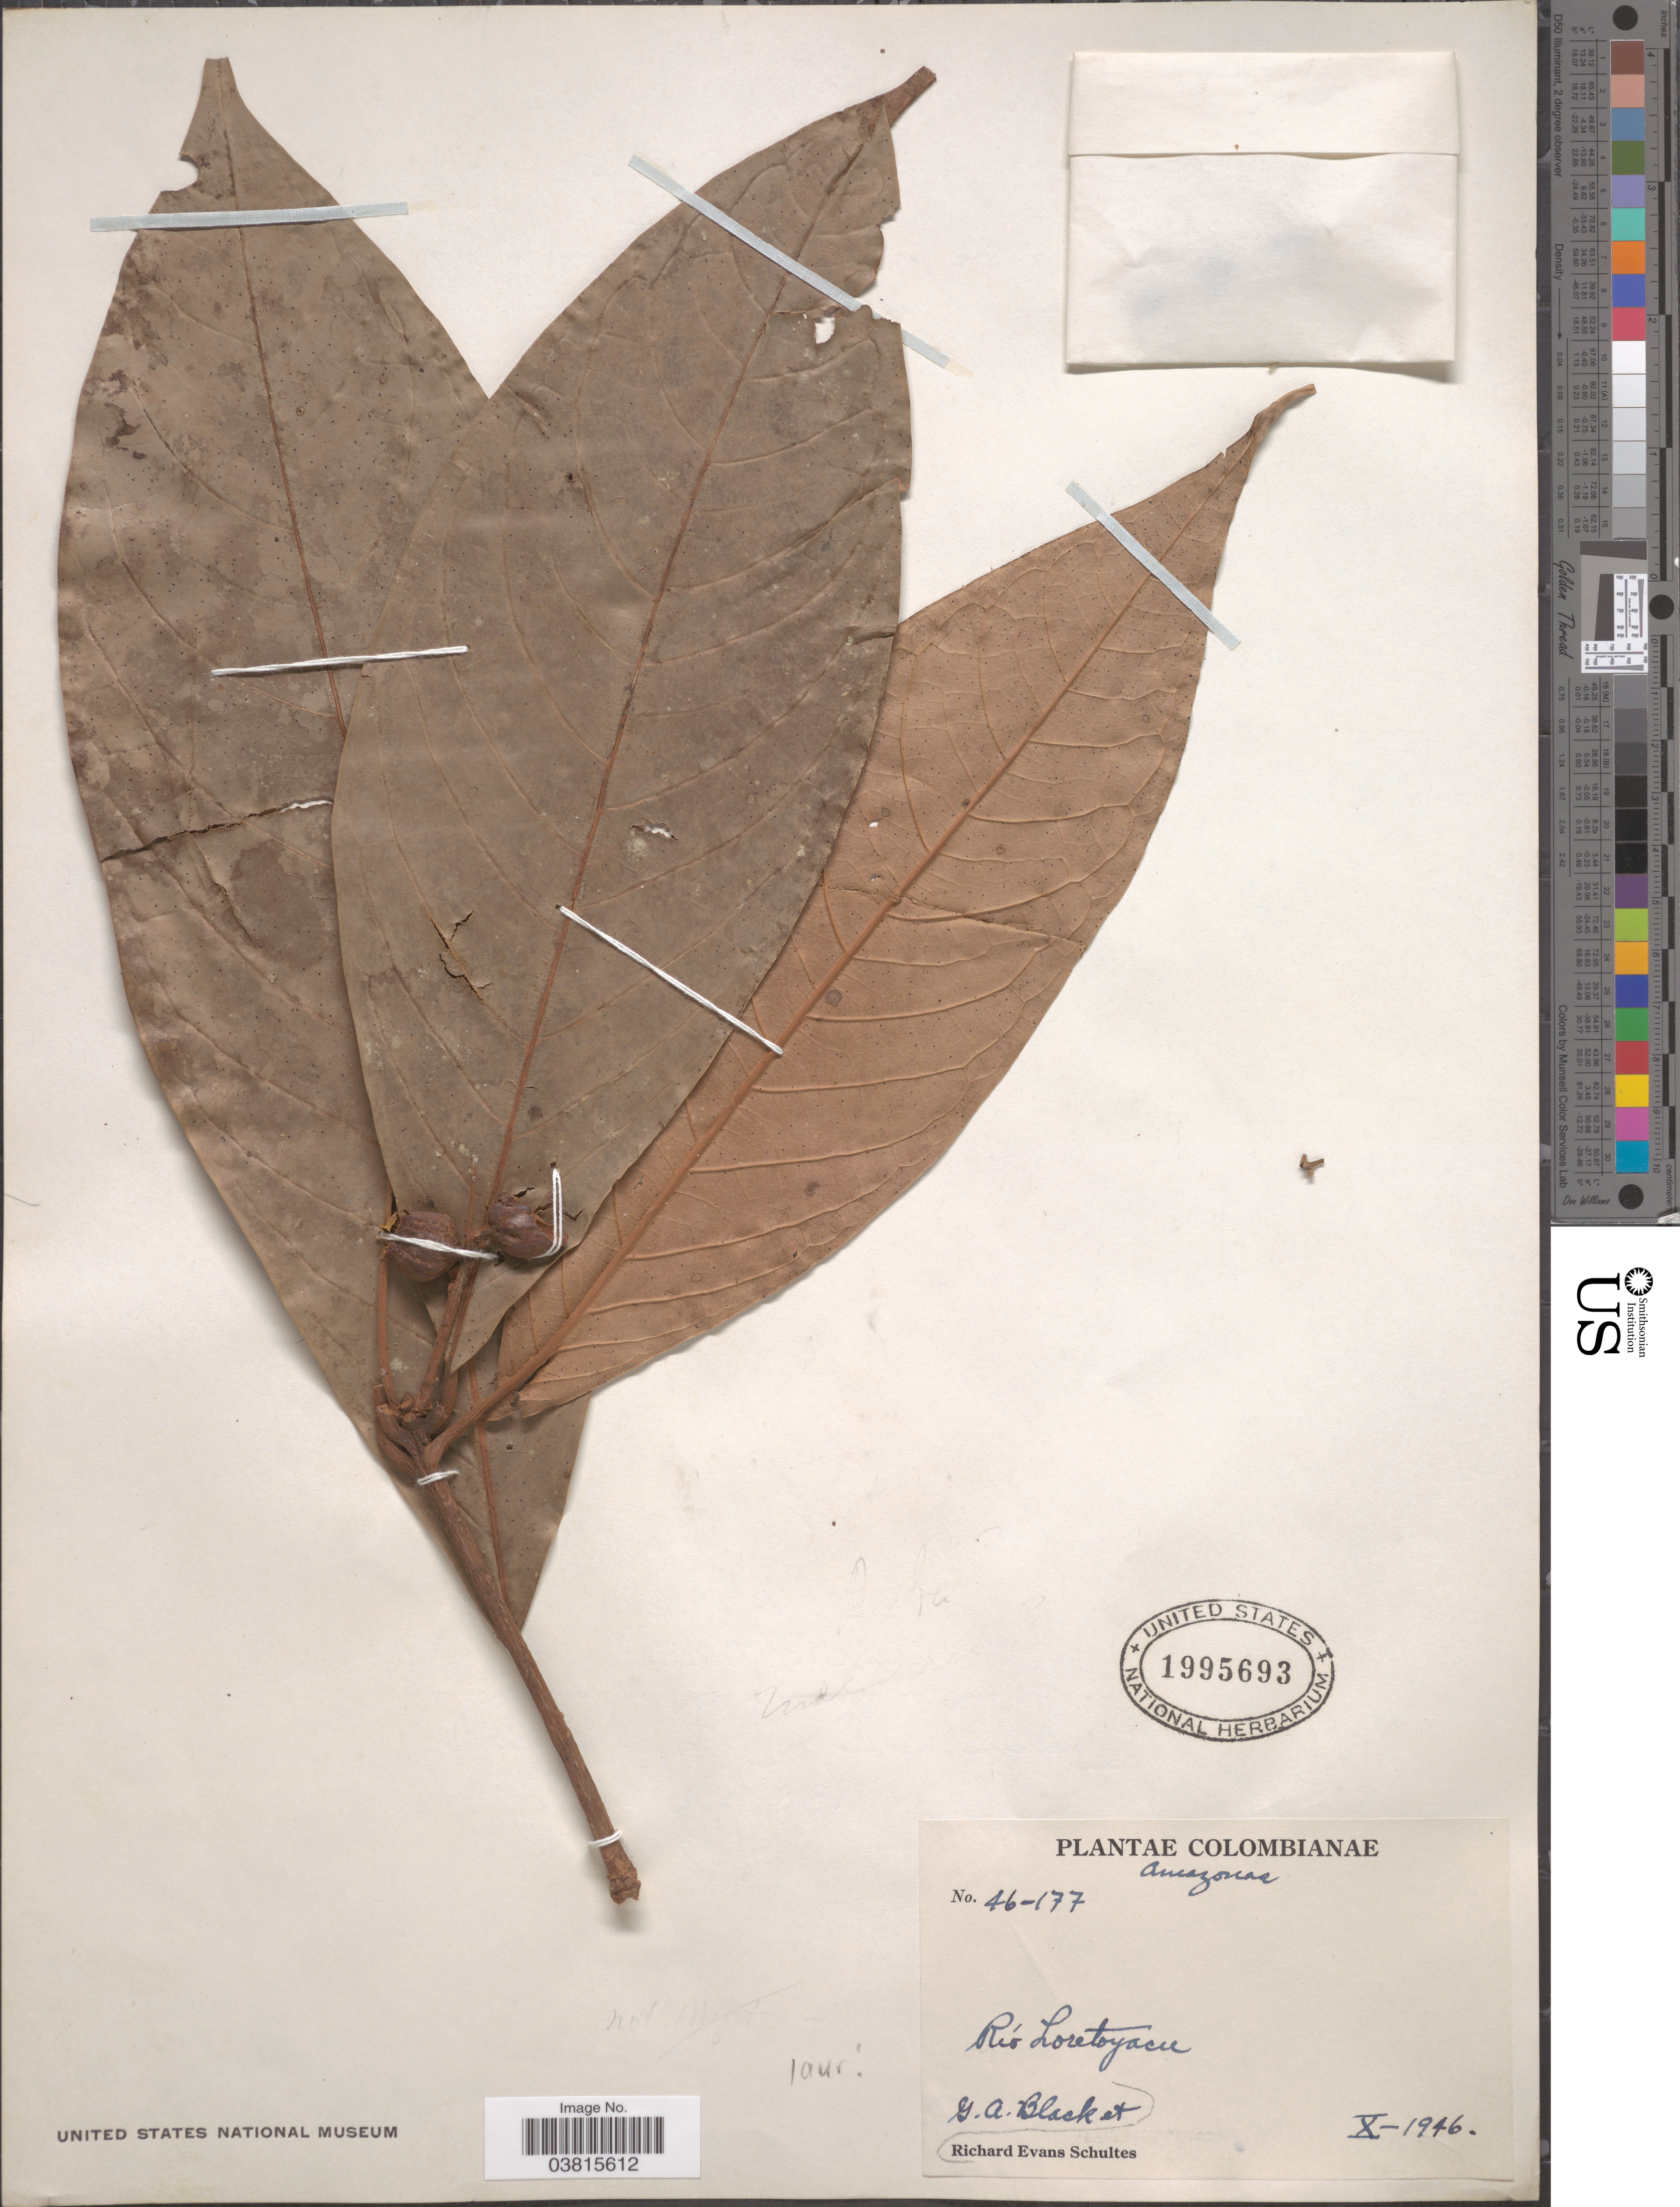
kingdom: Plantae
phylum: Tracheophyta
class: Magnoliopsida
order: Laurales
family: Lauraceae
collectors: G. A. Black & R. E. Schultes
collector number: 46-177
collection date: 1946-10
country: Colombia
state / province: Amazônas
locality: Río Loretoyacu.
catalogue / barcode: US 1995693